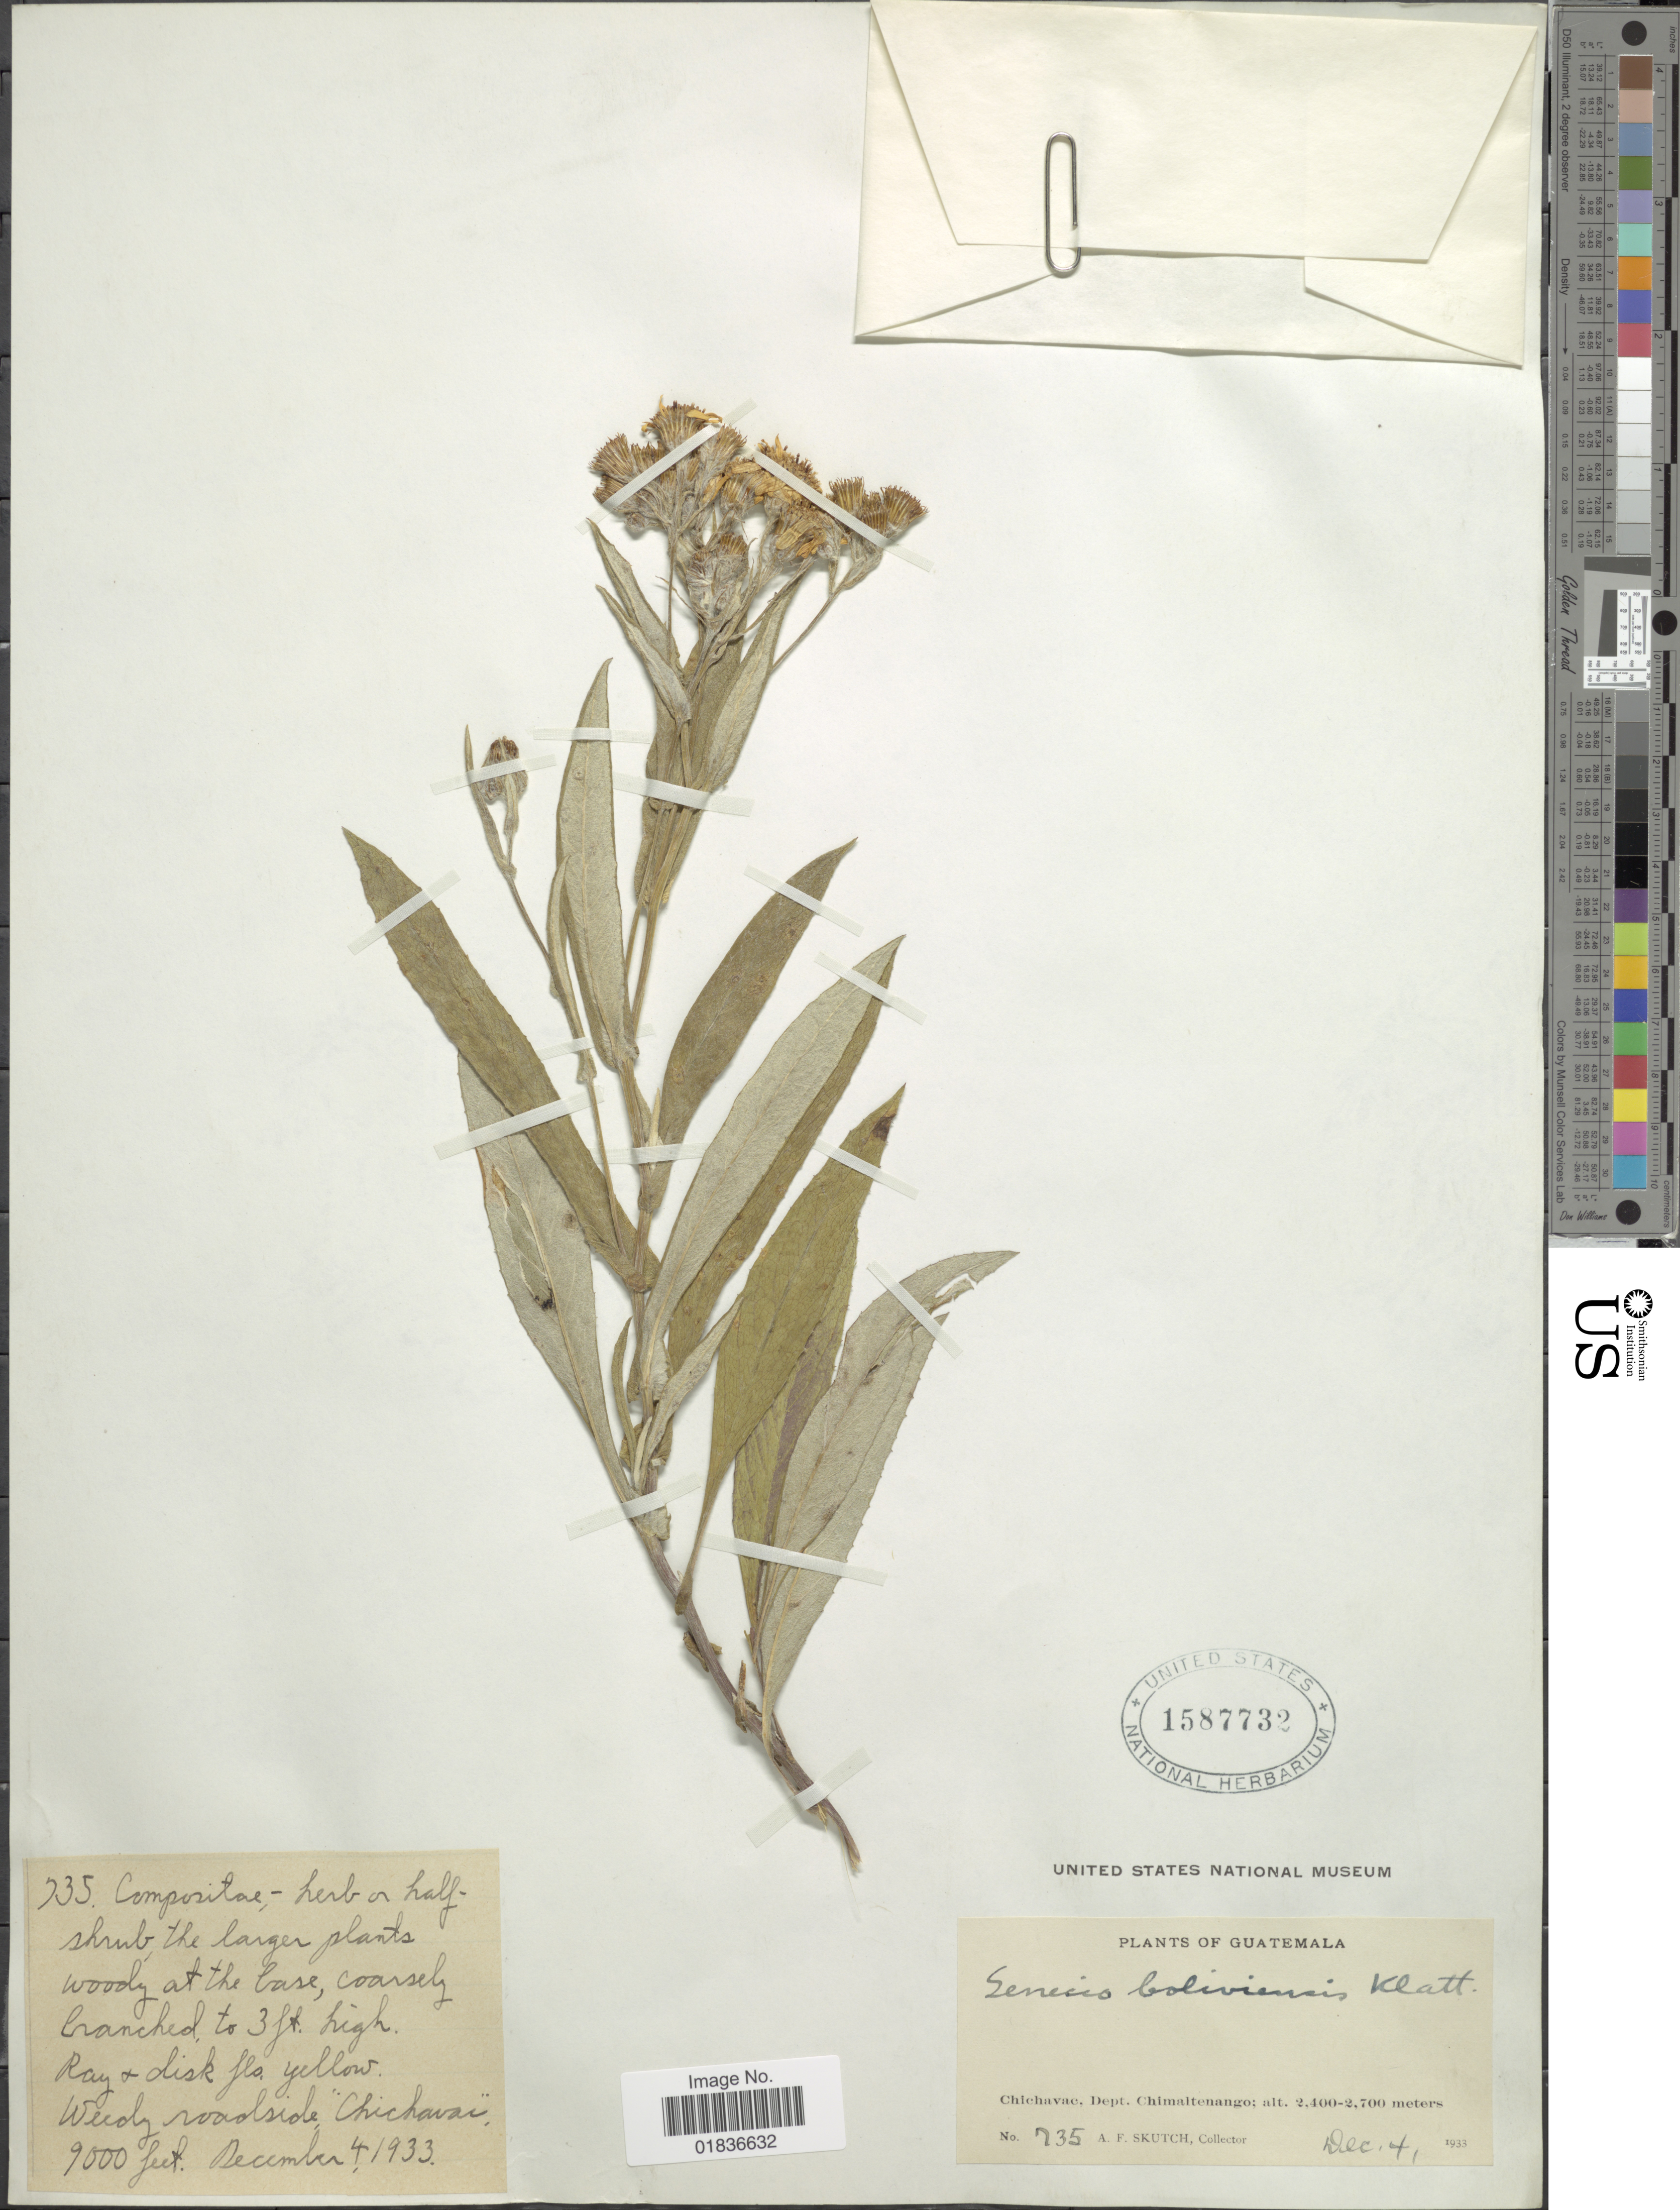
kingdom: Plantae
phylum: Tracheophyta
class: Magnoliopsida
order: Asterales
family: Asteraceae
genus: Senecio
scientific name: Senecio warszewiczii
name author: A. Braun & Bouché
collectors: A. F. Skutch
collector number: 735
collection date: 1933-12-04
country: Guatemala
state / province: Chimaltenango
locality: Chichavac, Dept. Chimaltenango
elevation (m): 2400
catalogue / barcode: US 1587732